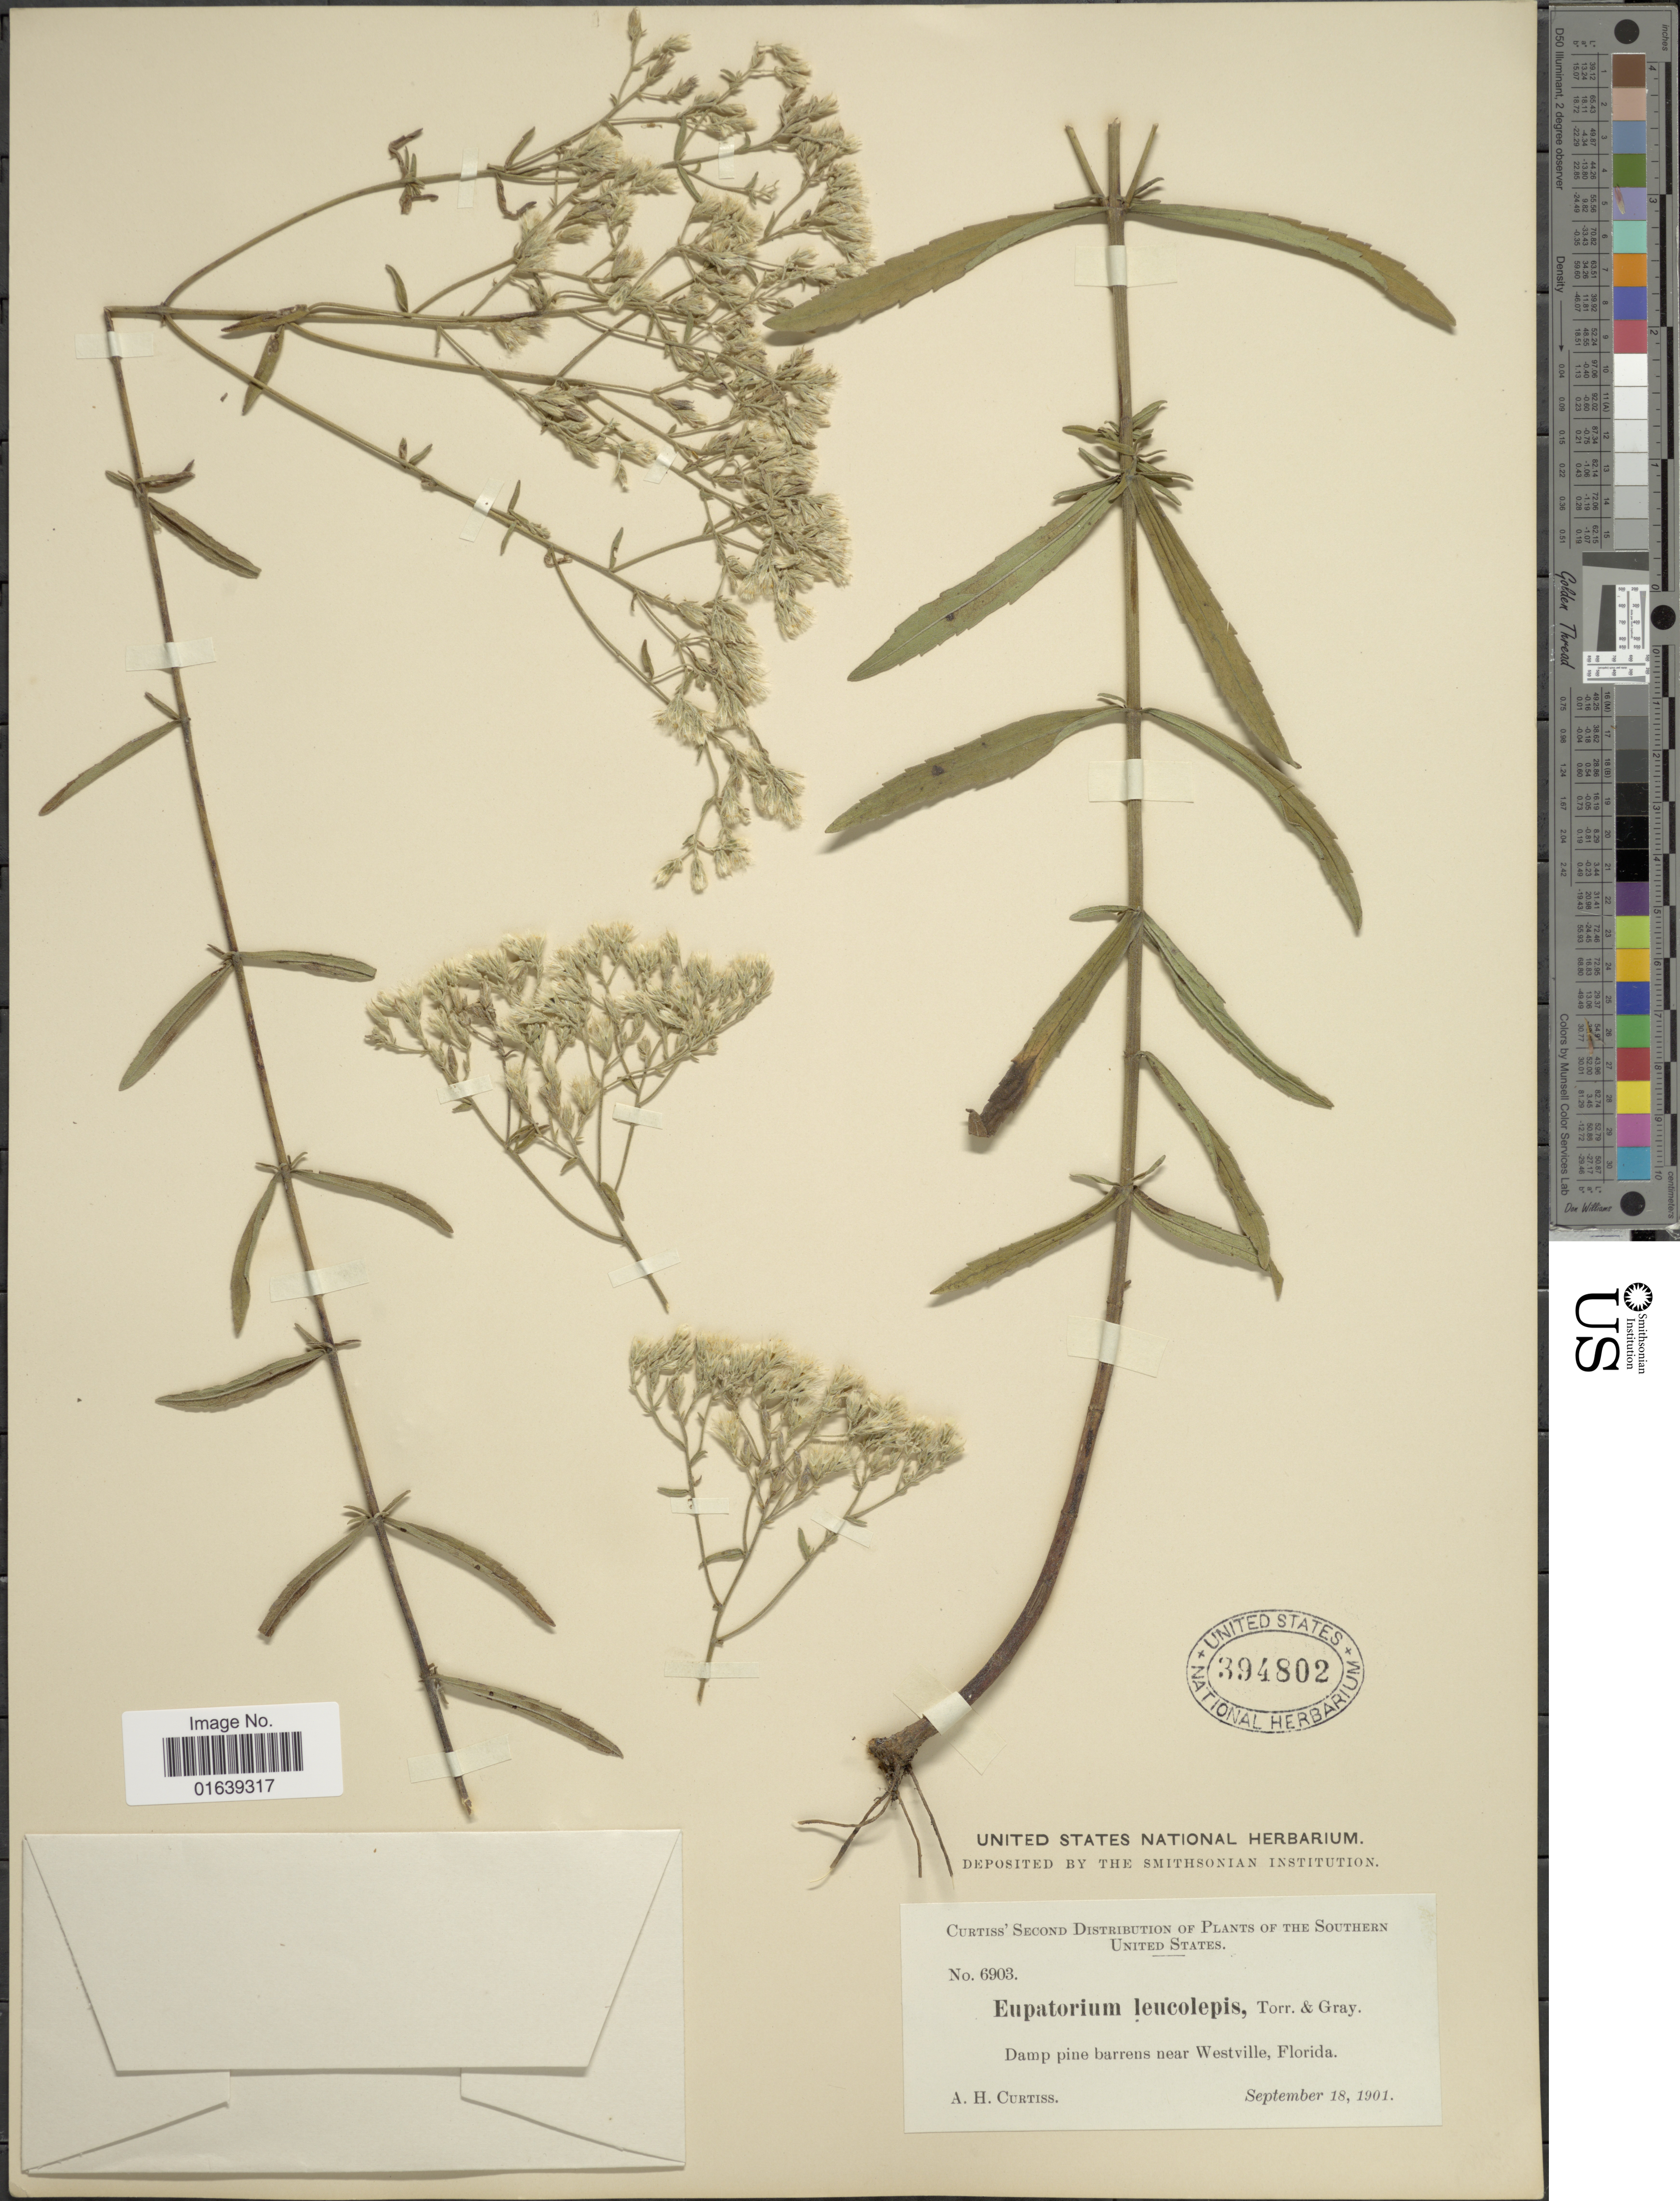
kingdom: Plantae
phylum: Tracheophyta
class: Magnoliopsida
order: Asterales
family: Asteraceae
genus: Eupatorium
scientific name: Eupatorium leucolepis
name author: (DC.) Torr. & A. Gray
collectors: A. H. Curtiss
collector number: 6903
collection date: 1901-09-19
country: United States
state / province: Florida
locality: Damp pine barrens near Westville, Florida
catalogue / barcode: US 394802